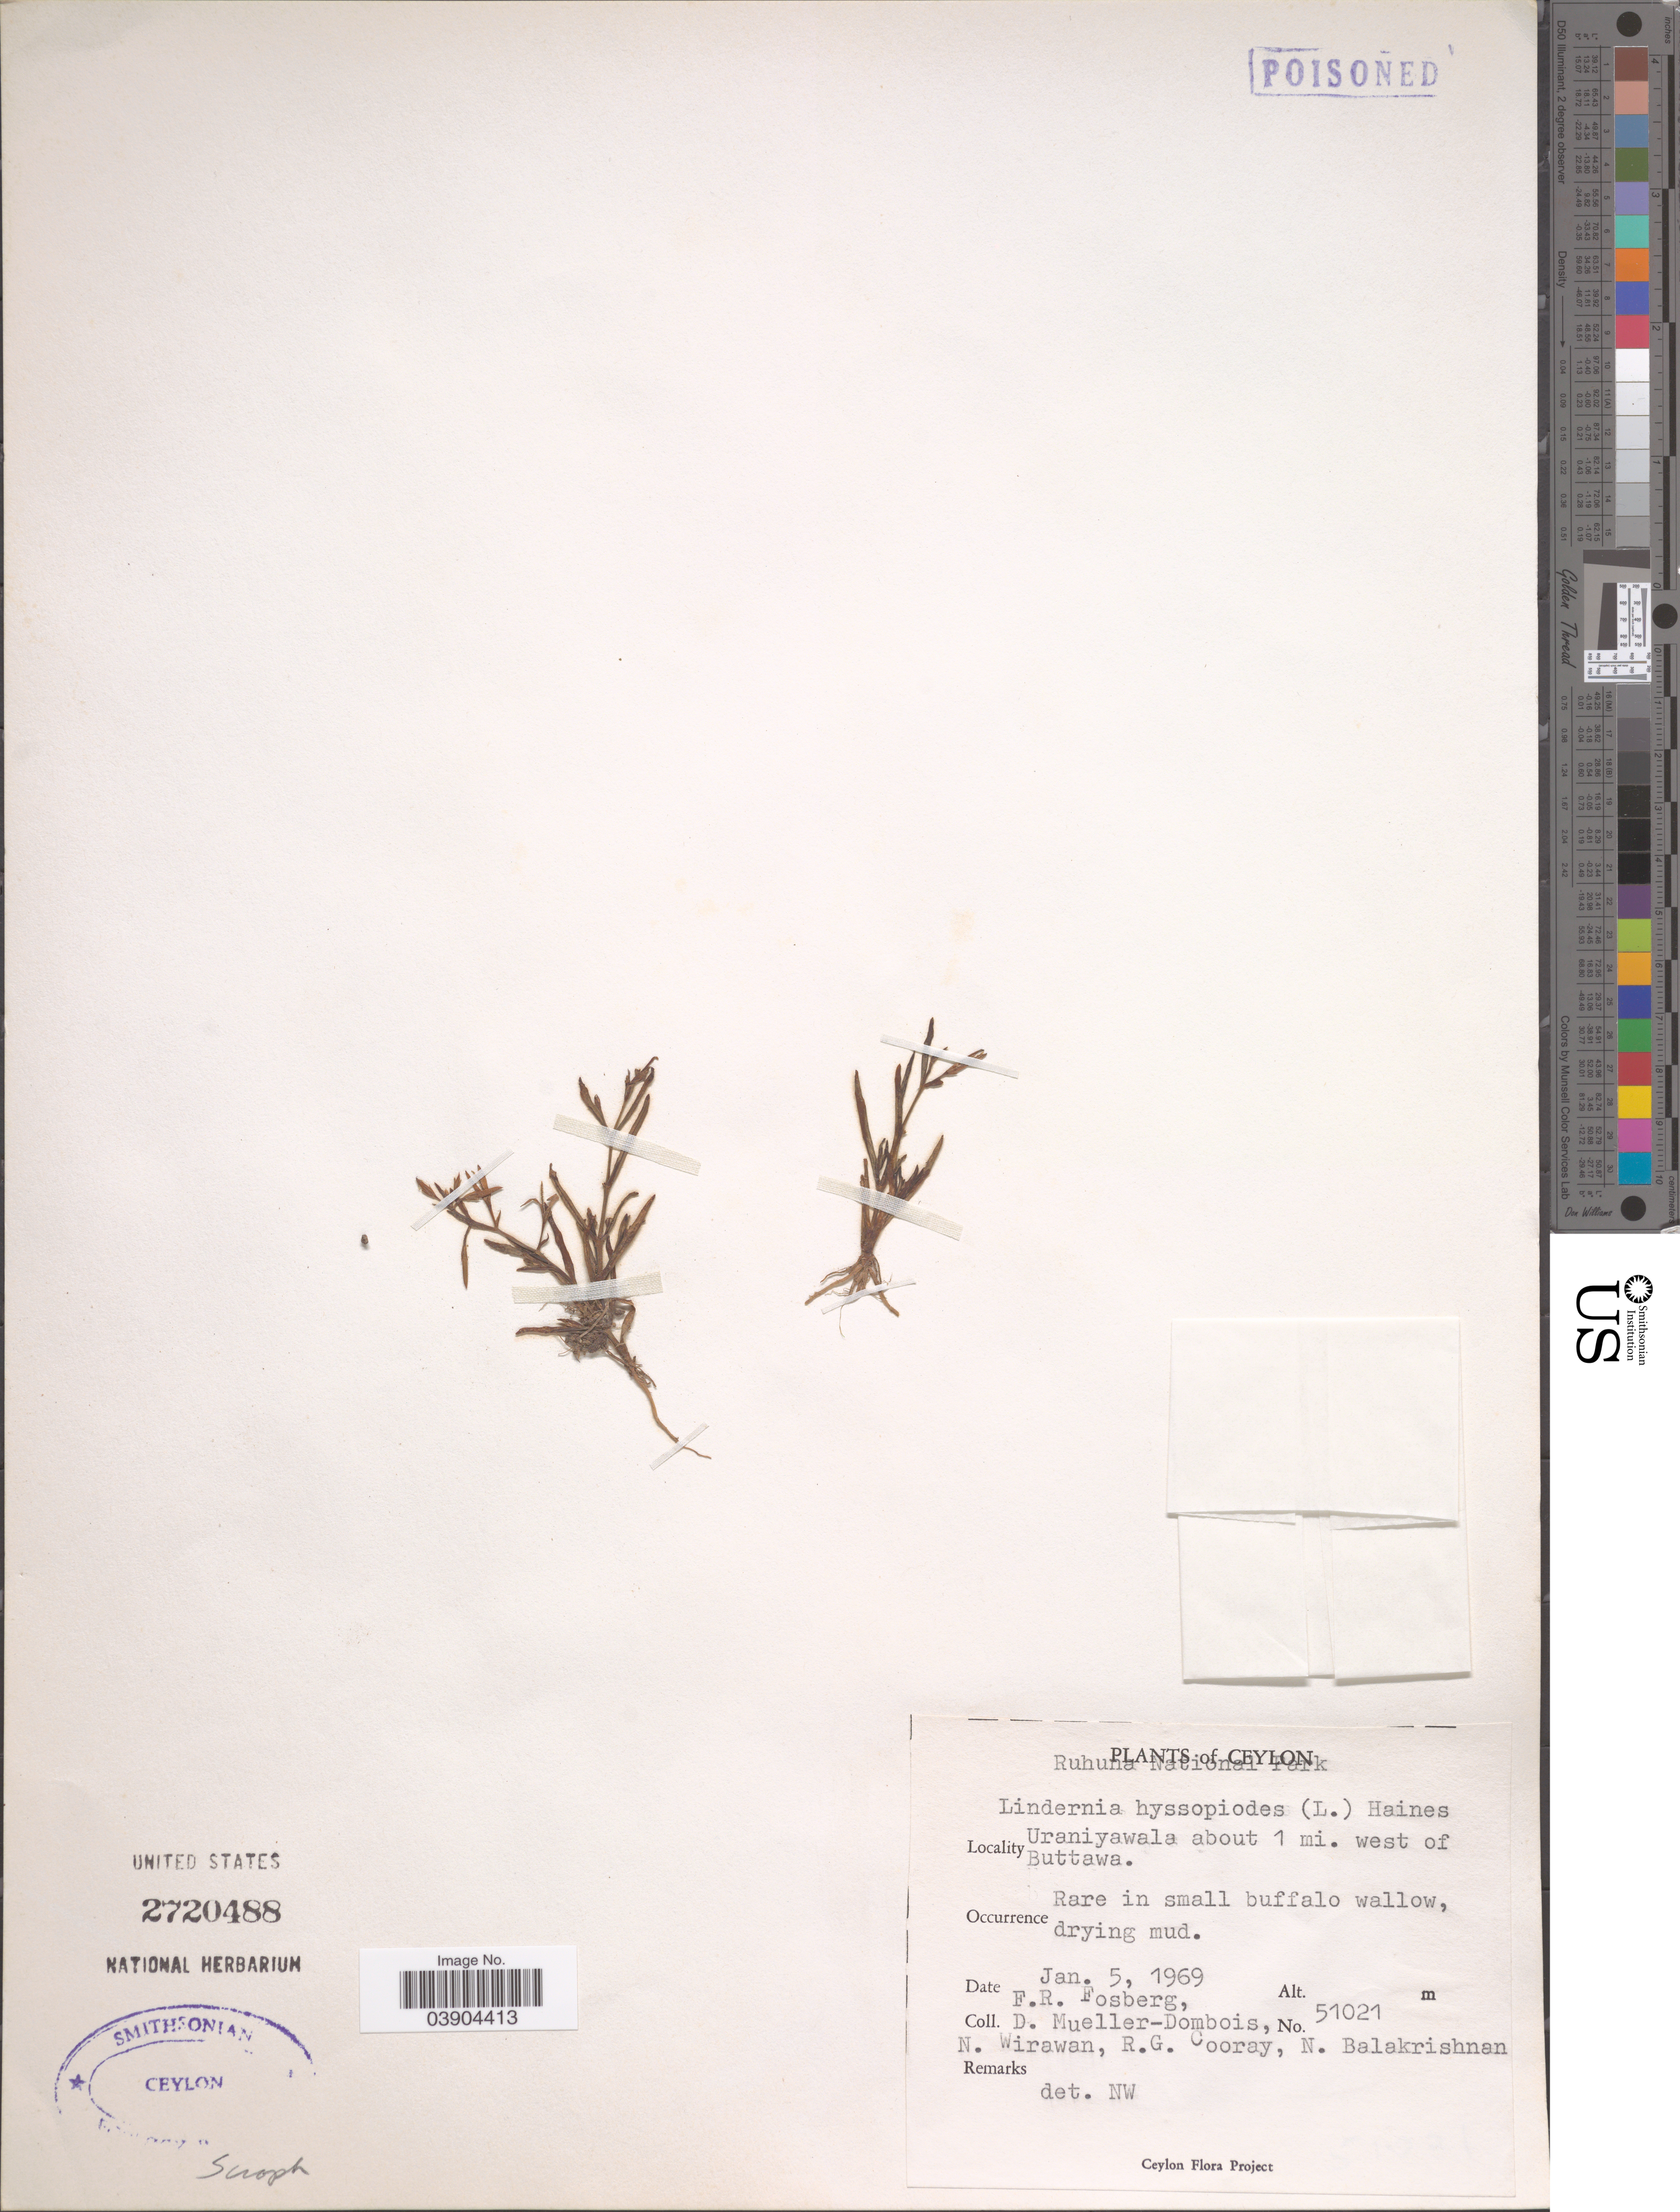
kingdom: Plantae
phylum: Tracheophyta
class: Magnoliopsida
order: Lamiales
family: Linderniaceae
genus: Lindernia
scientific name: Lindernia hyssopioides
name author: (L.) Haines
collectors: F. R. Fosberg, D. Mueller-Dombois, N. Wirawan, R. Cooray & N. Balakrishnan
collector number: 51021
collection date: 1969-01-05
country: Sri Lanka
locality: Ceylon. Ruhuna National Park. Uraniyawala about 1 mi. west of Buttawa.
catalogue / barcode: US 2720488